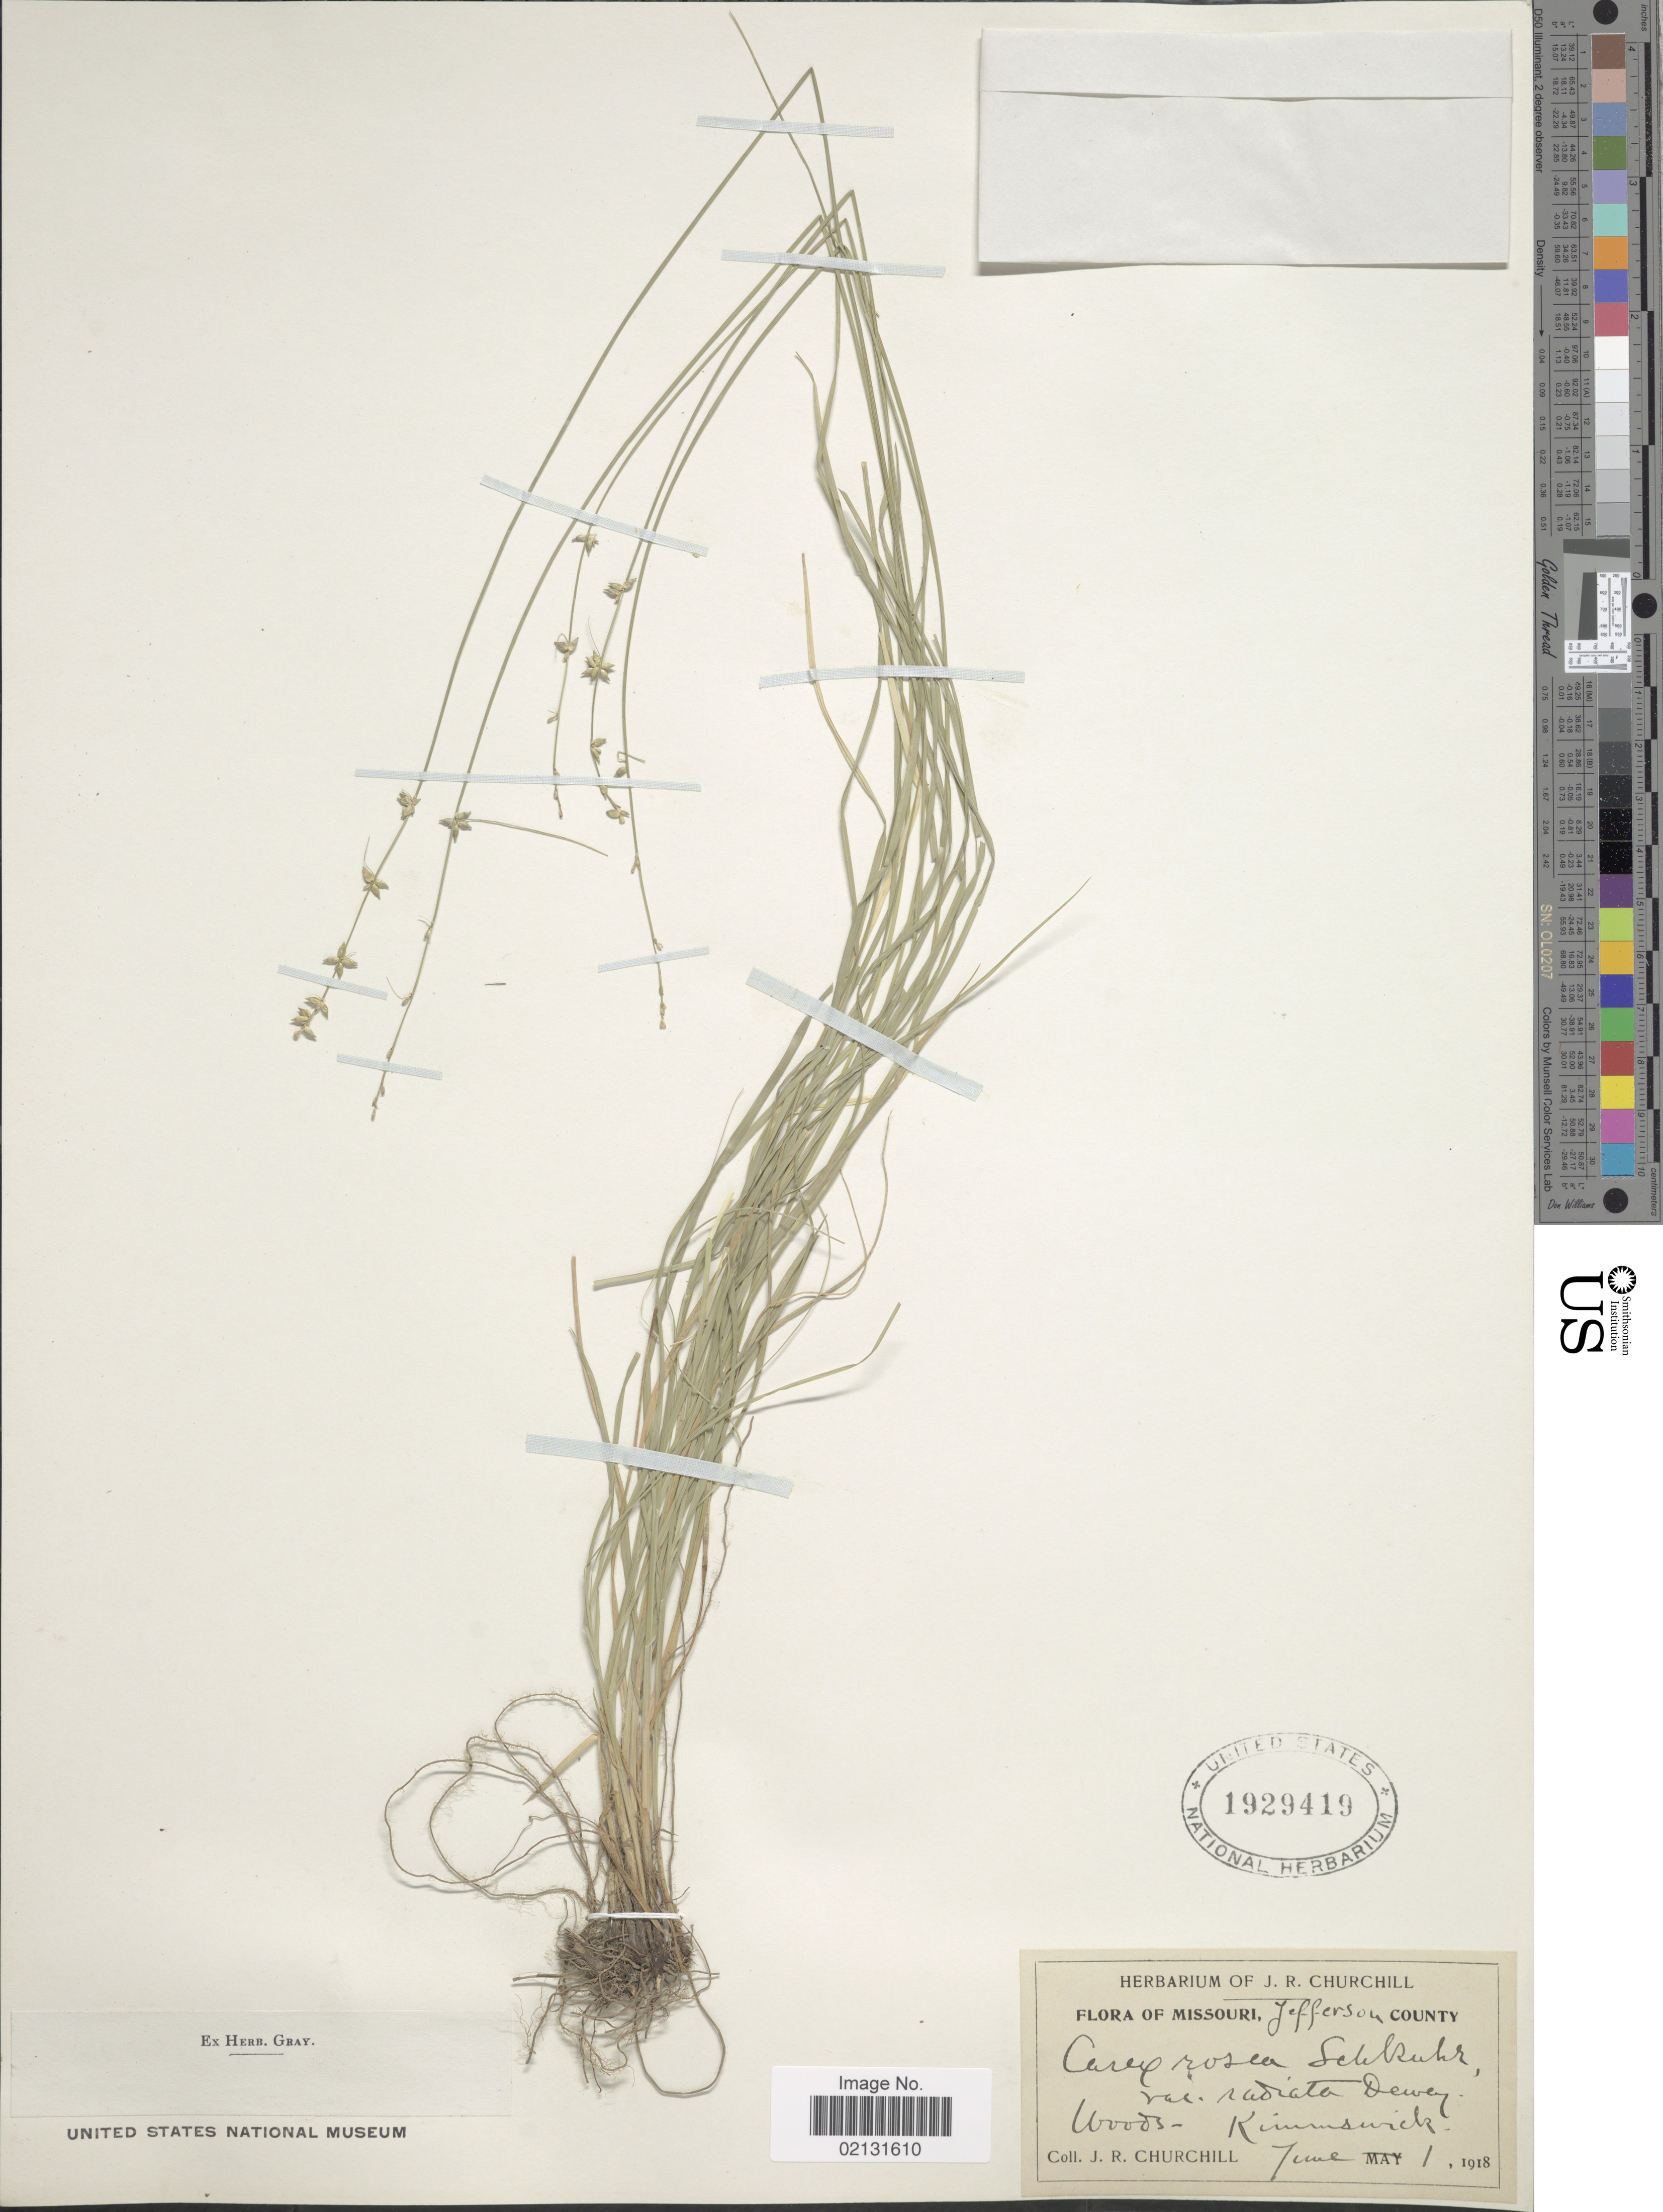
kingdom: Plantae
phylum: Tracheophyta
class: Liliopsida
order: Poales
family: Cyperaceae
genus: Carex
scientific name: Carex rosea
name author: Willd.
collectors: J. Churchill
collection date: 1918-06-01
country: United States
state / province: Missouri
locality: Jefferson County, woods, Kimmswick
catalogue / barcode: US 1929419